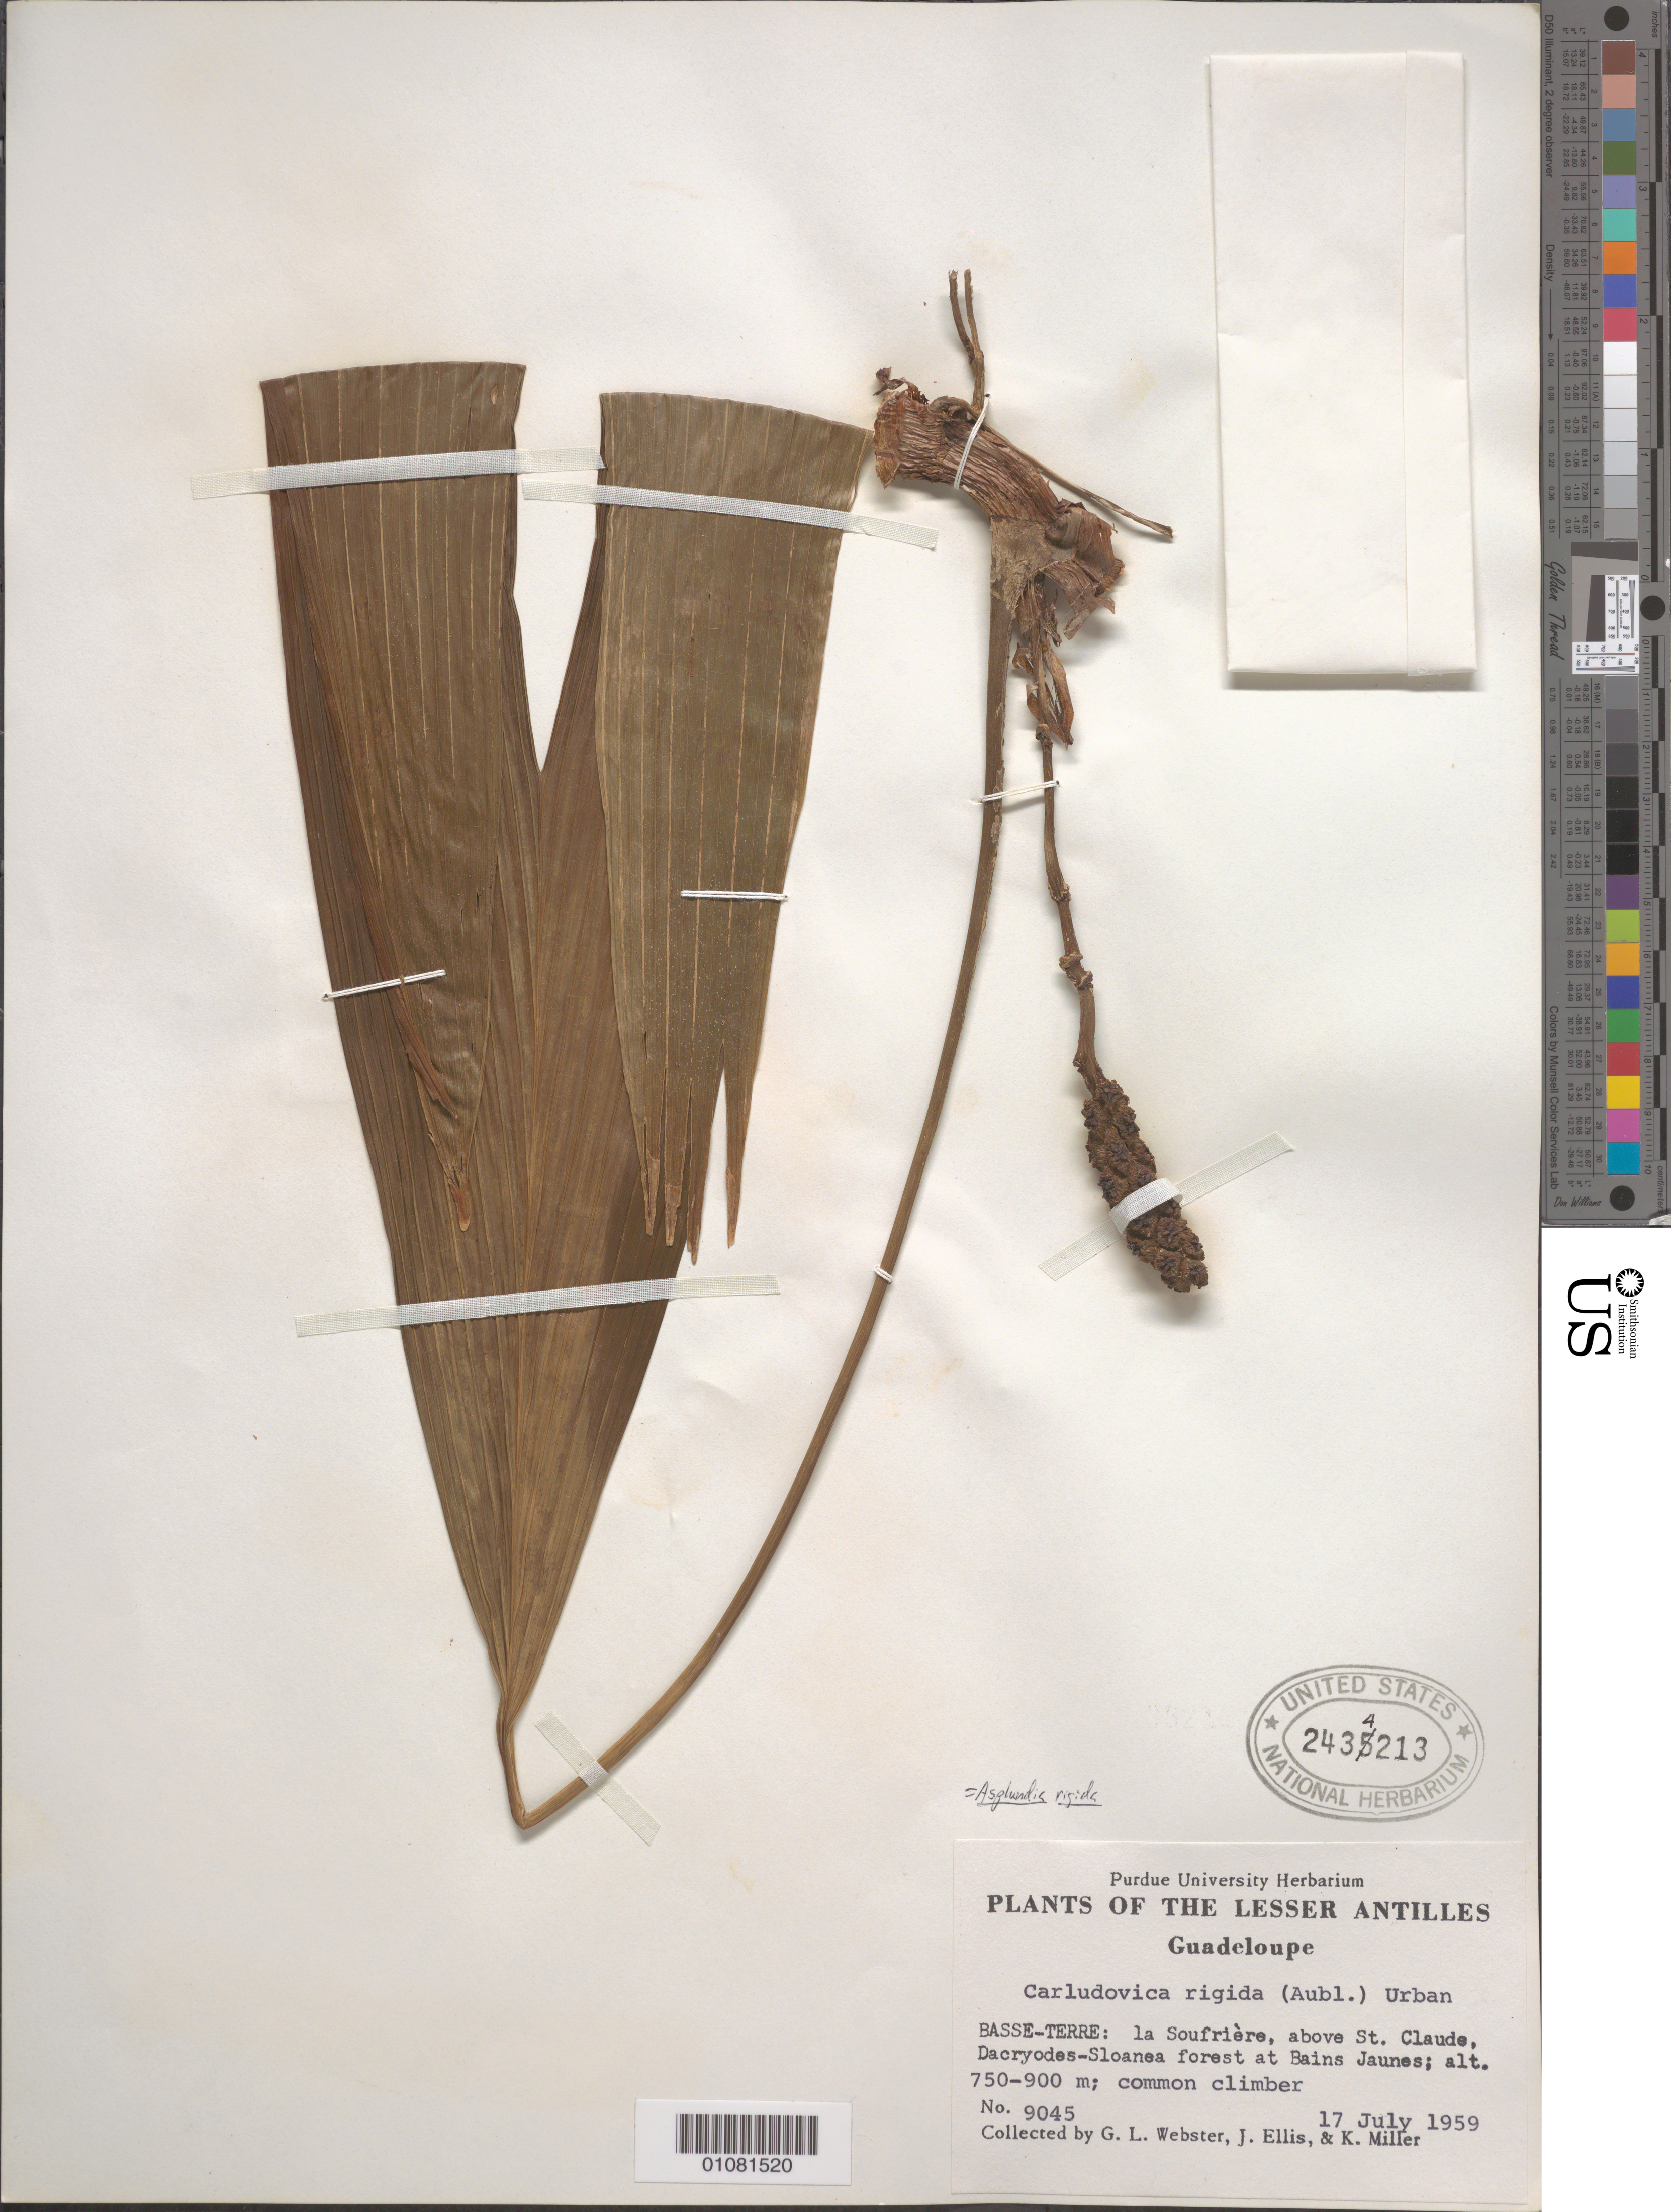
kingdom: Plantae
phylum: Tracheophyta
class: Liliopsida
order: Pandanales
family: Cyclanthaceae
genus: Asplundia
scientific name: Asplundia rigida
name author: (Aubl.) Harling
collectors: G. L. Webster, J. Ellis & K. Miller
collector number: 9045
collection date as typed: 17 Jul 1959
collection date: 1959-07-17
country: Guadeloupe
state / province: St. Claude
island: Basse Terre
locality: La Soufrière, above St. Claude; Dacryodes-Sloanea forest at Bains Jaunes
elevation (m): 750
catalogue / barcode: US 2434213